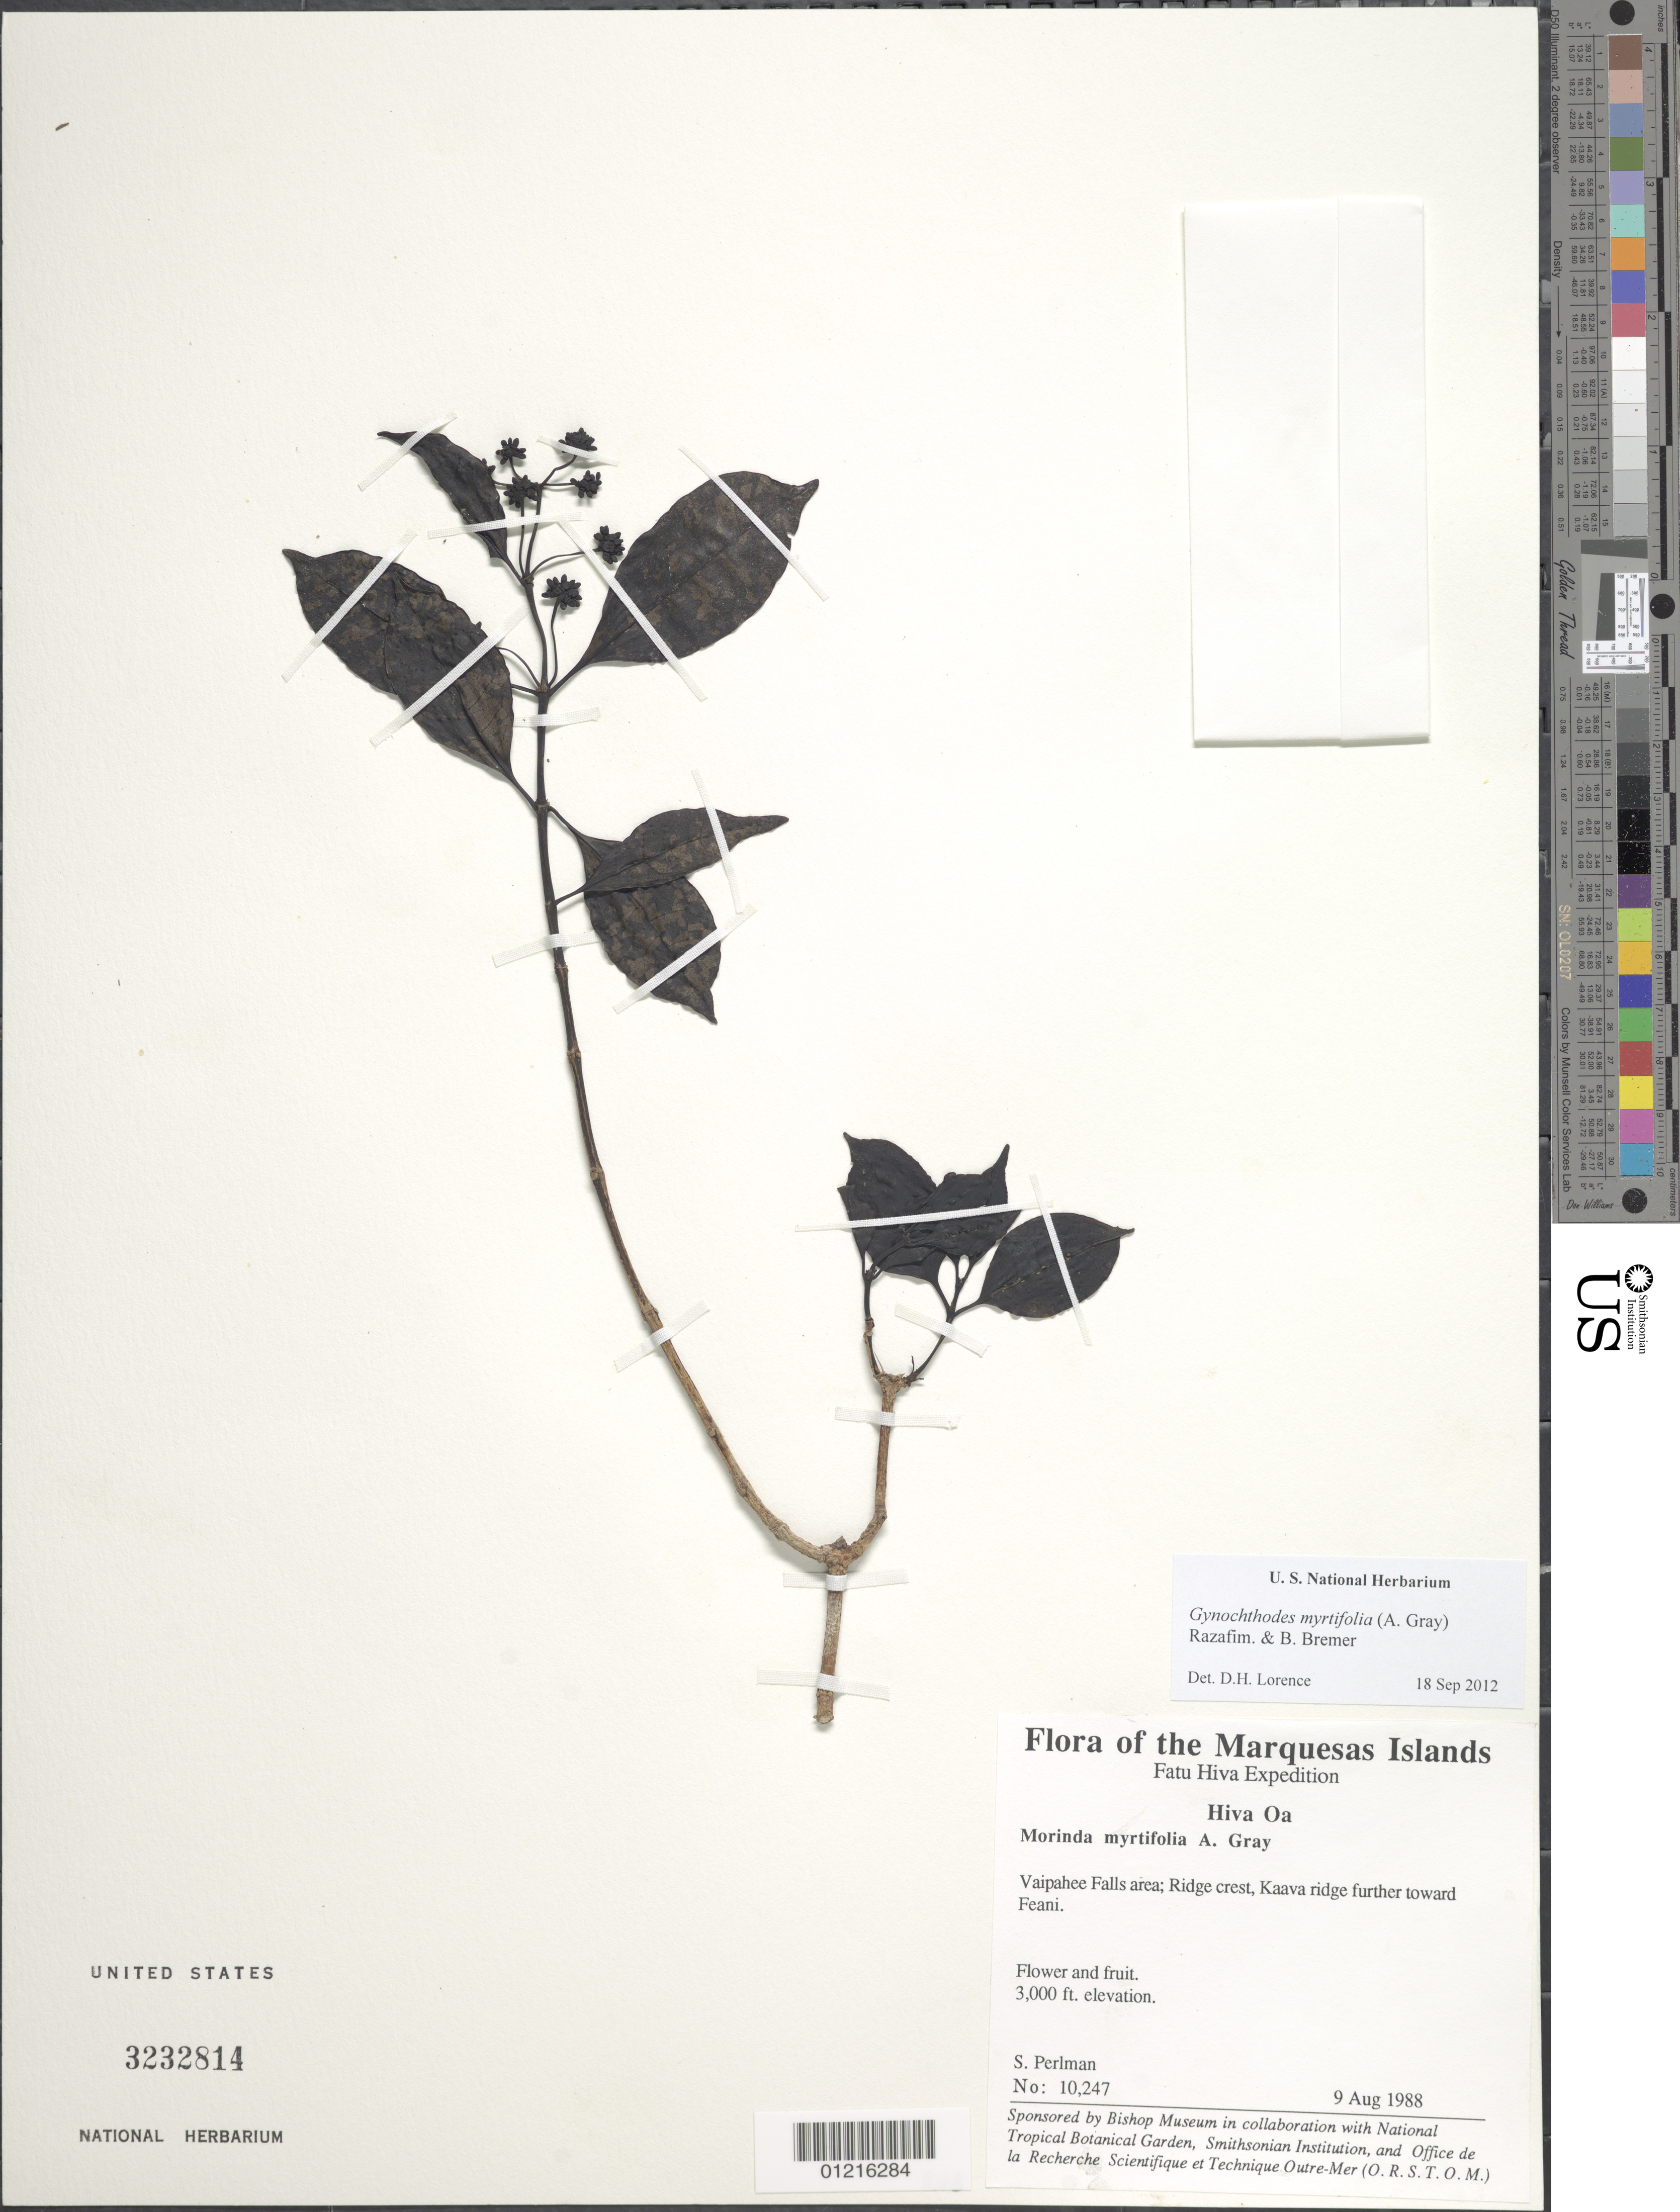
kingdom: Plantae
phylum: Tracheophyta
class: Magnoliopsida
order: Gentianales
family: Rubiaceae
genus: Gynochthodes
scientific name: Gynochthodes myrtifolia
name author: (A. Gray) Razafim. & B. Bremer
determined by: Lorence, David H., (PTBG), National Tropical Botanical Garden (UNITED STATES)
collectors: S. P. Perlman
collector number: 10247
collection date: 1988-08-09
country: French Polynesia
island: Hiva Oa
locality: Vaipahee Falls area, ridge crest, Kaava ridge further toward Feani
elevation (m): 914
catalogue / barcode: US 3232814